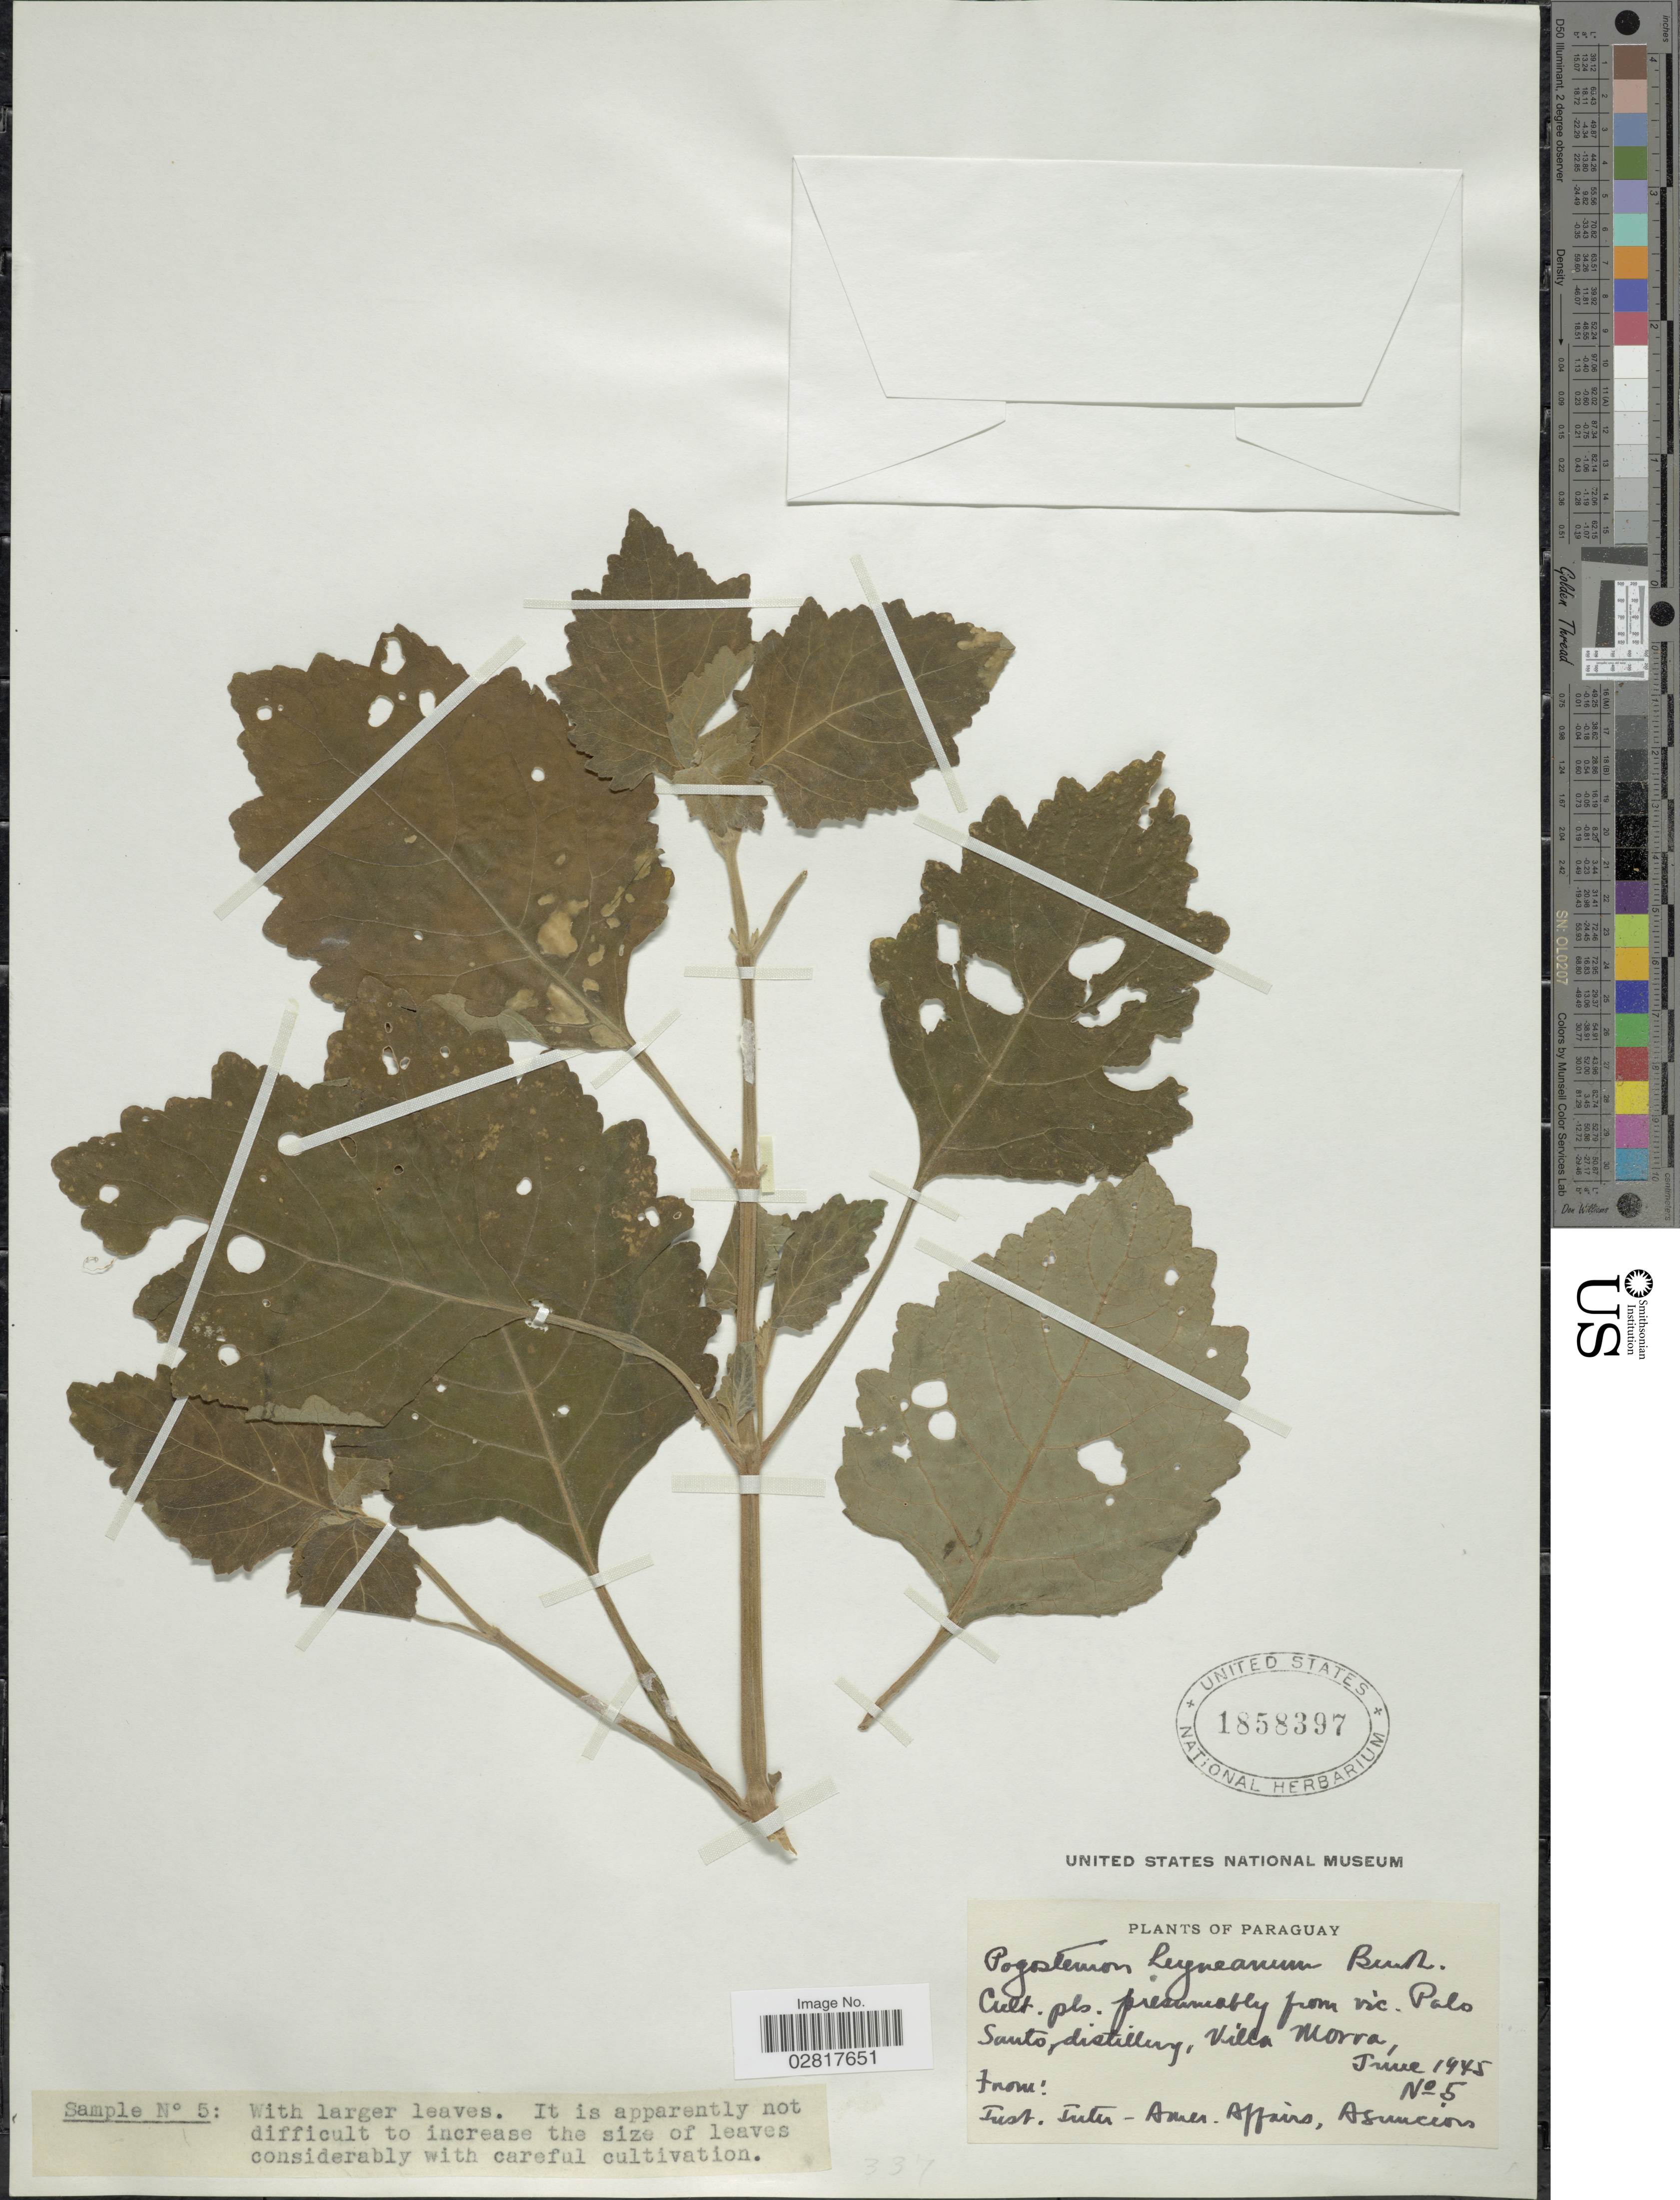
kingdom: Plantae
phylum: Tracheophyta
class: Magnoliopsida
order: Lamiales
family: Lamiaceae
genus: Pogostemon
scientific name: Pogostemon cablin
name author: (Blanco) Benth.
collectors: A. Inst. Inter - Amer. Affairs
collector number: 5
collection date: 1945-06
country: Paraguay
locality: Presumably from vic. Palo Santo distillery, Villa Morra.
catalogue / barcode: US 1858397